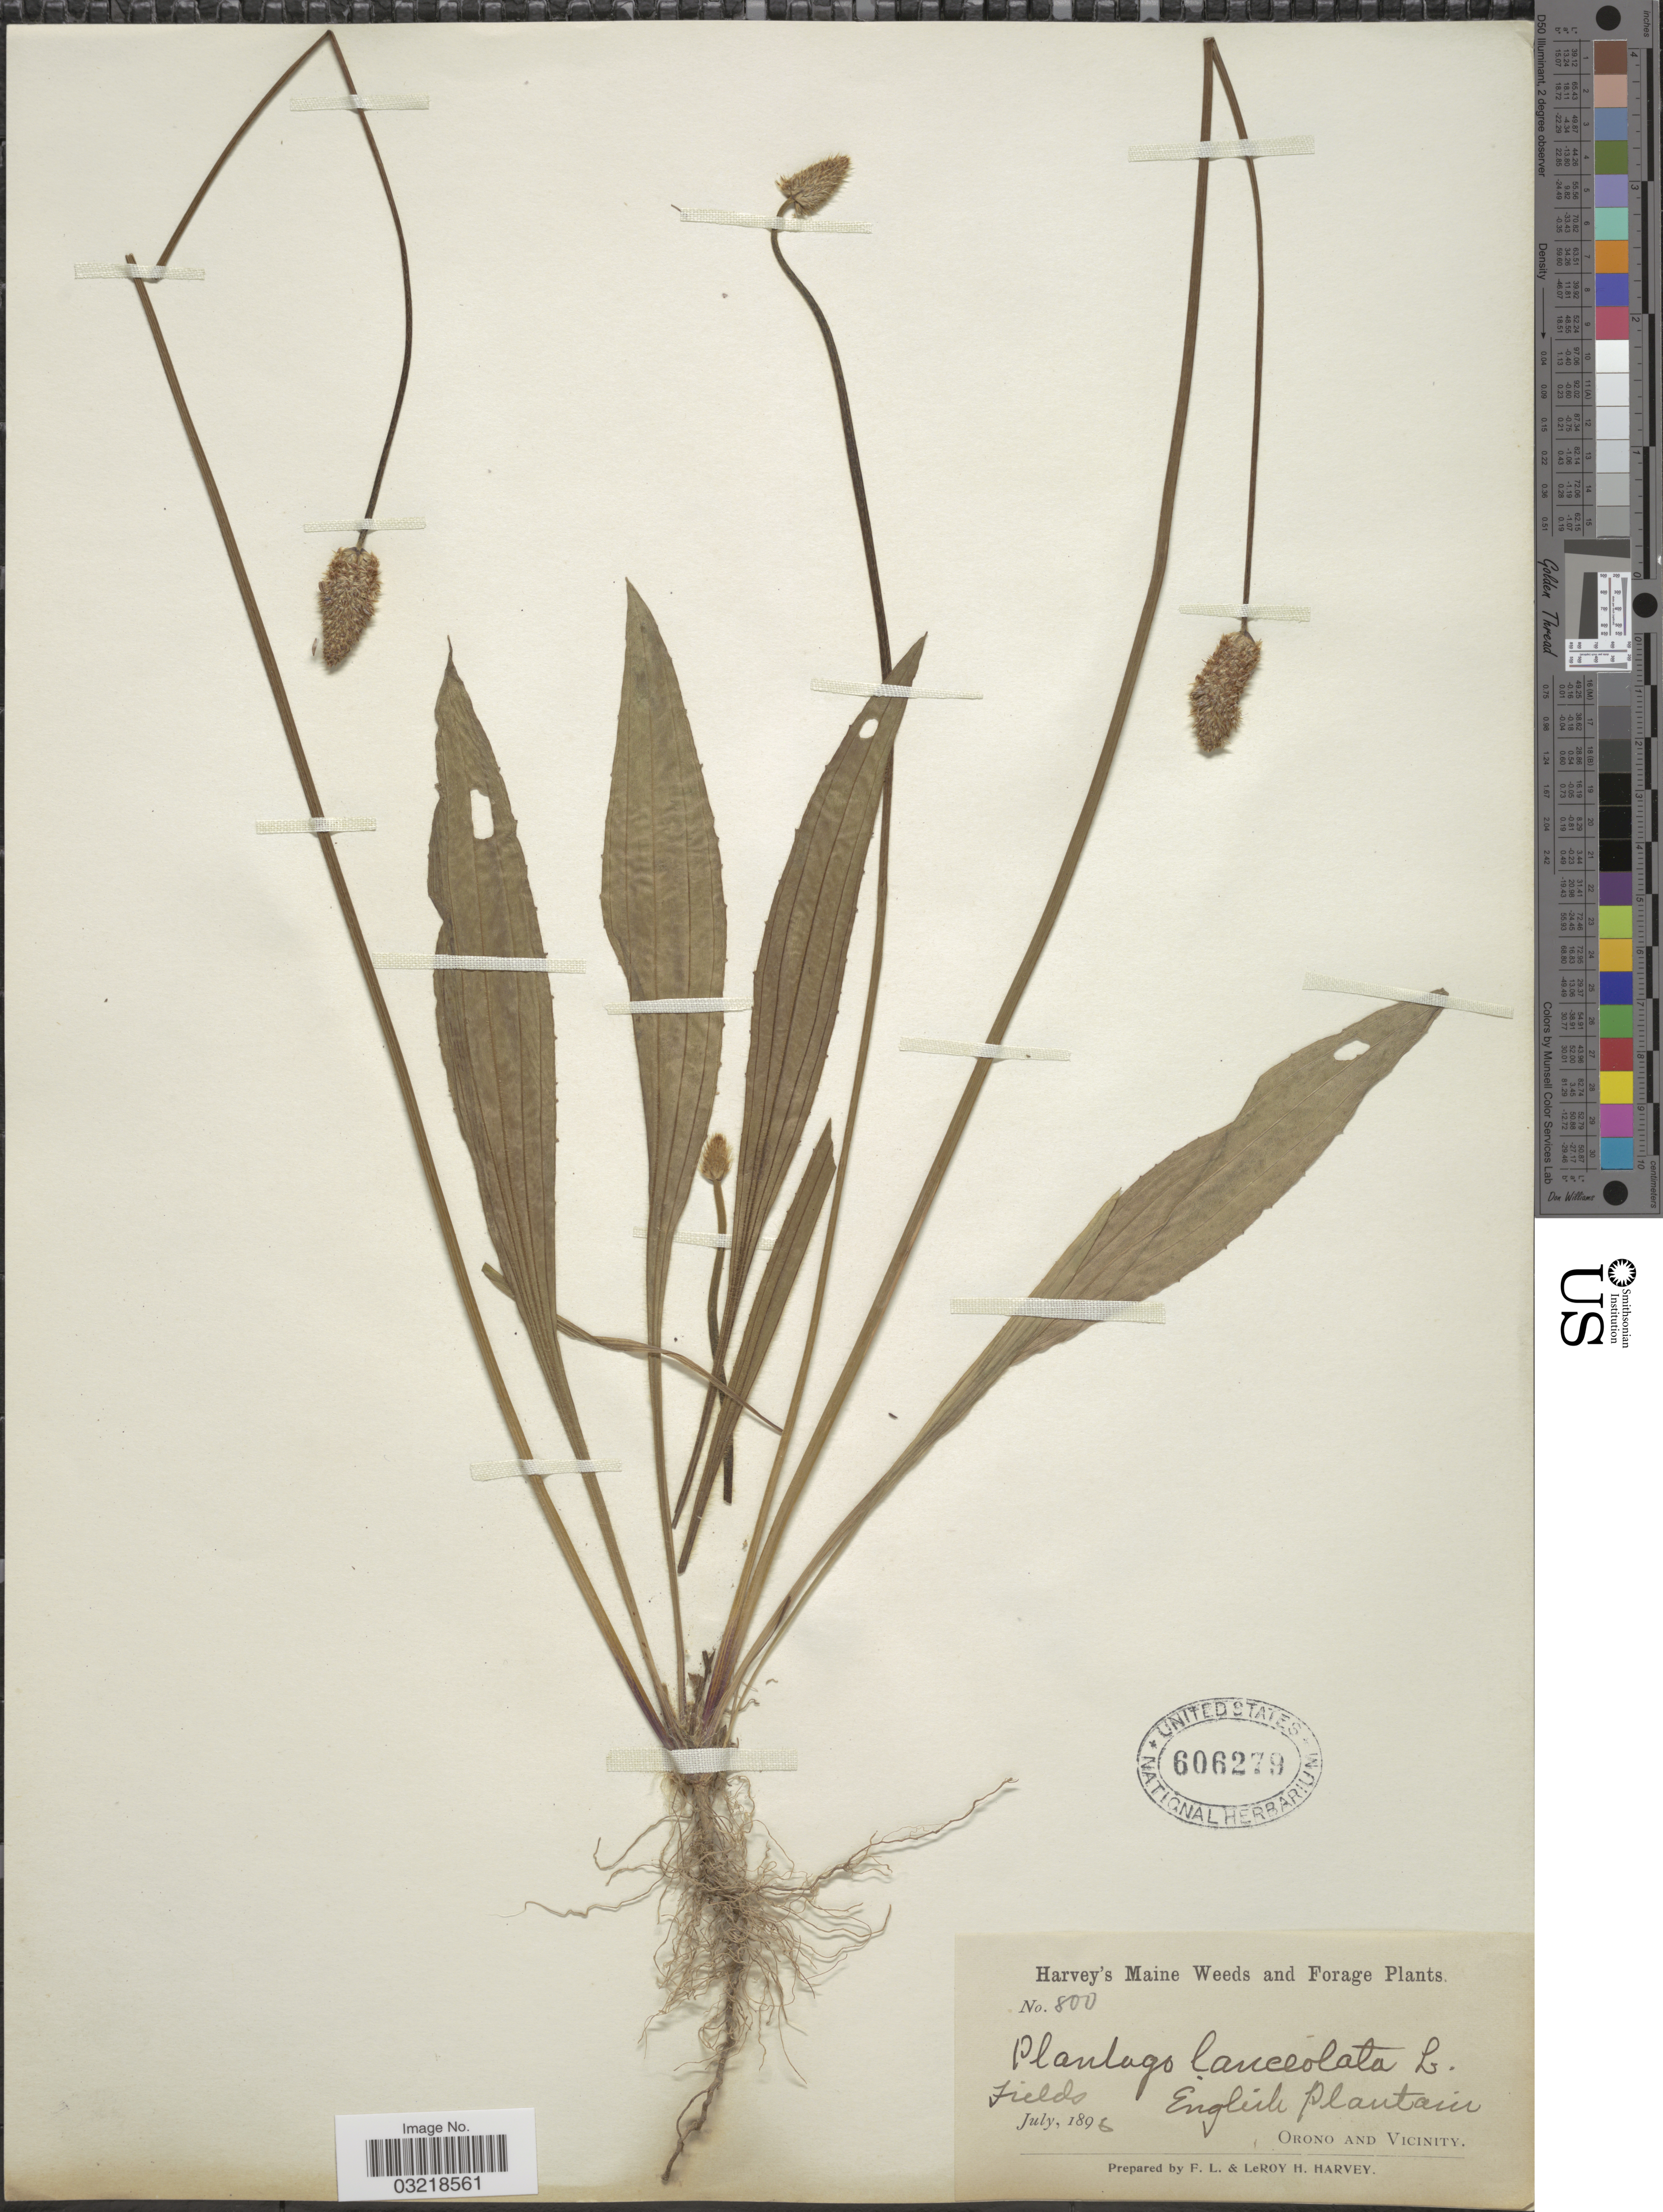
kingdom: Plantae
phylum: Tracheophyta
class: Magnoliopsida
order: Lamiales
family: Plantaginaceae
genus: Plantago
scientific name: Plantago lanceolata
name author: L.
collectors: F. L. Harvey & L. H. Harvey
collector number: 800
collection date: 1896-07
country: United States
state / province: Maine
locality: Harvey's Maine Weeds and Forage Plants. Fields. English Plantain. Orono and Vicinity.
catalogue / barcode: US 606279